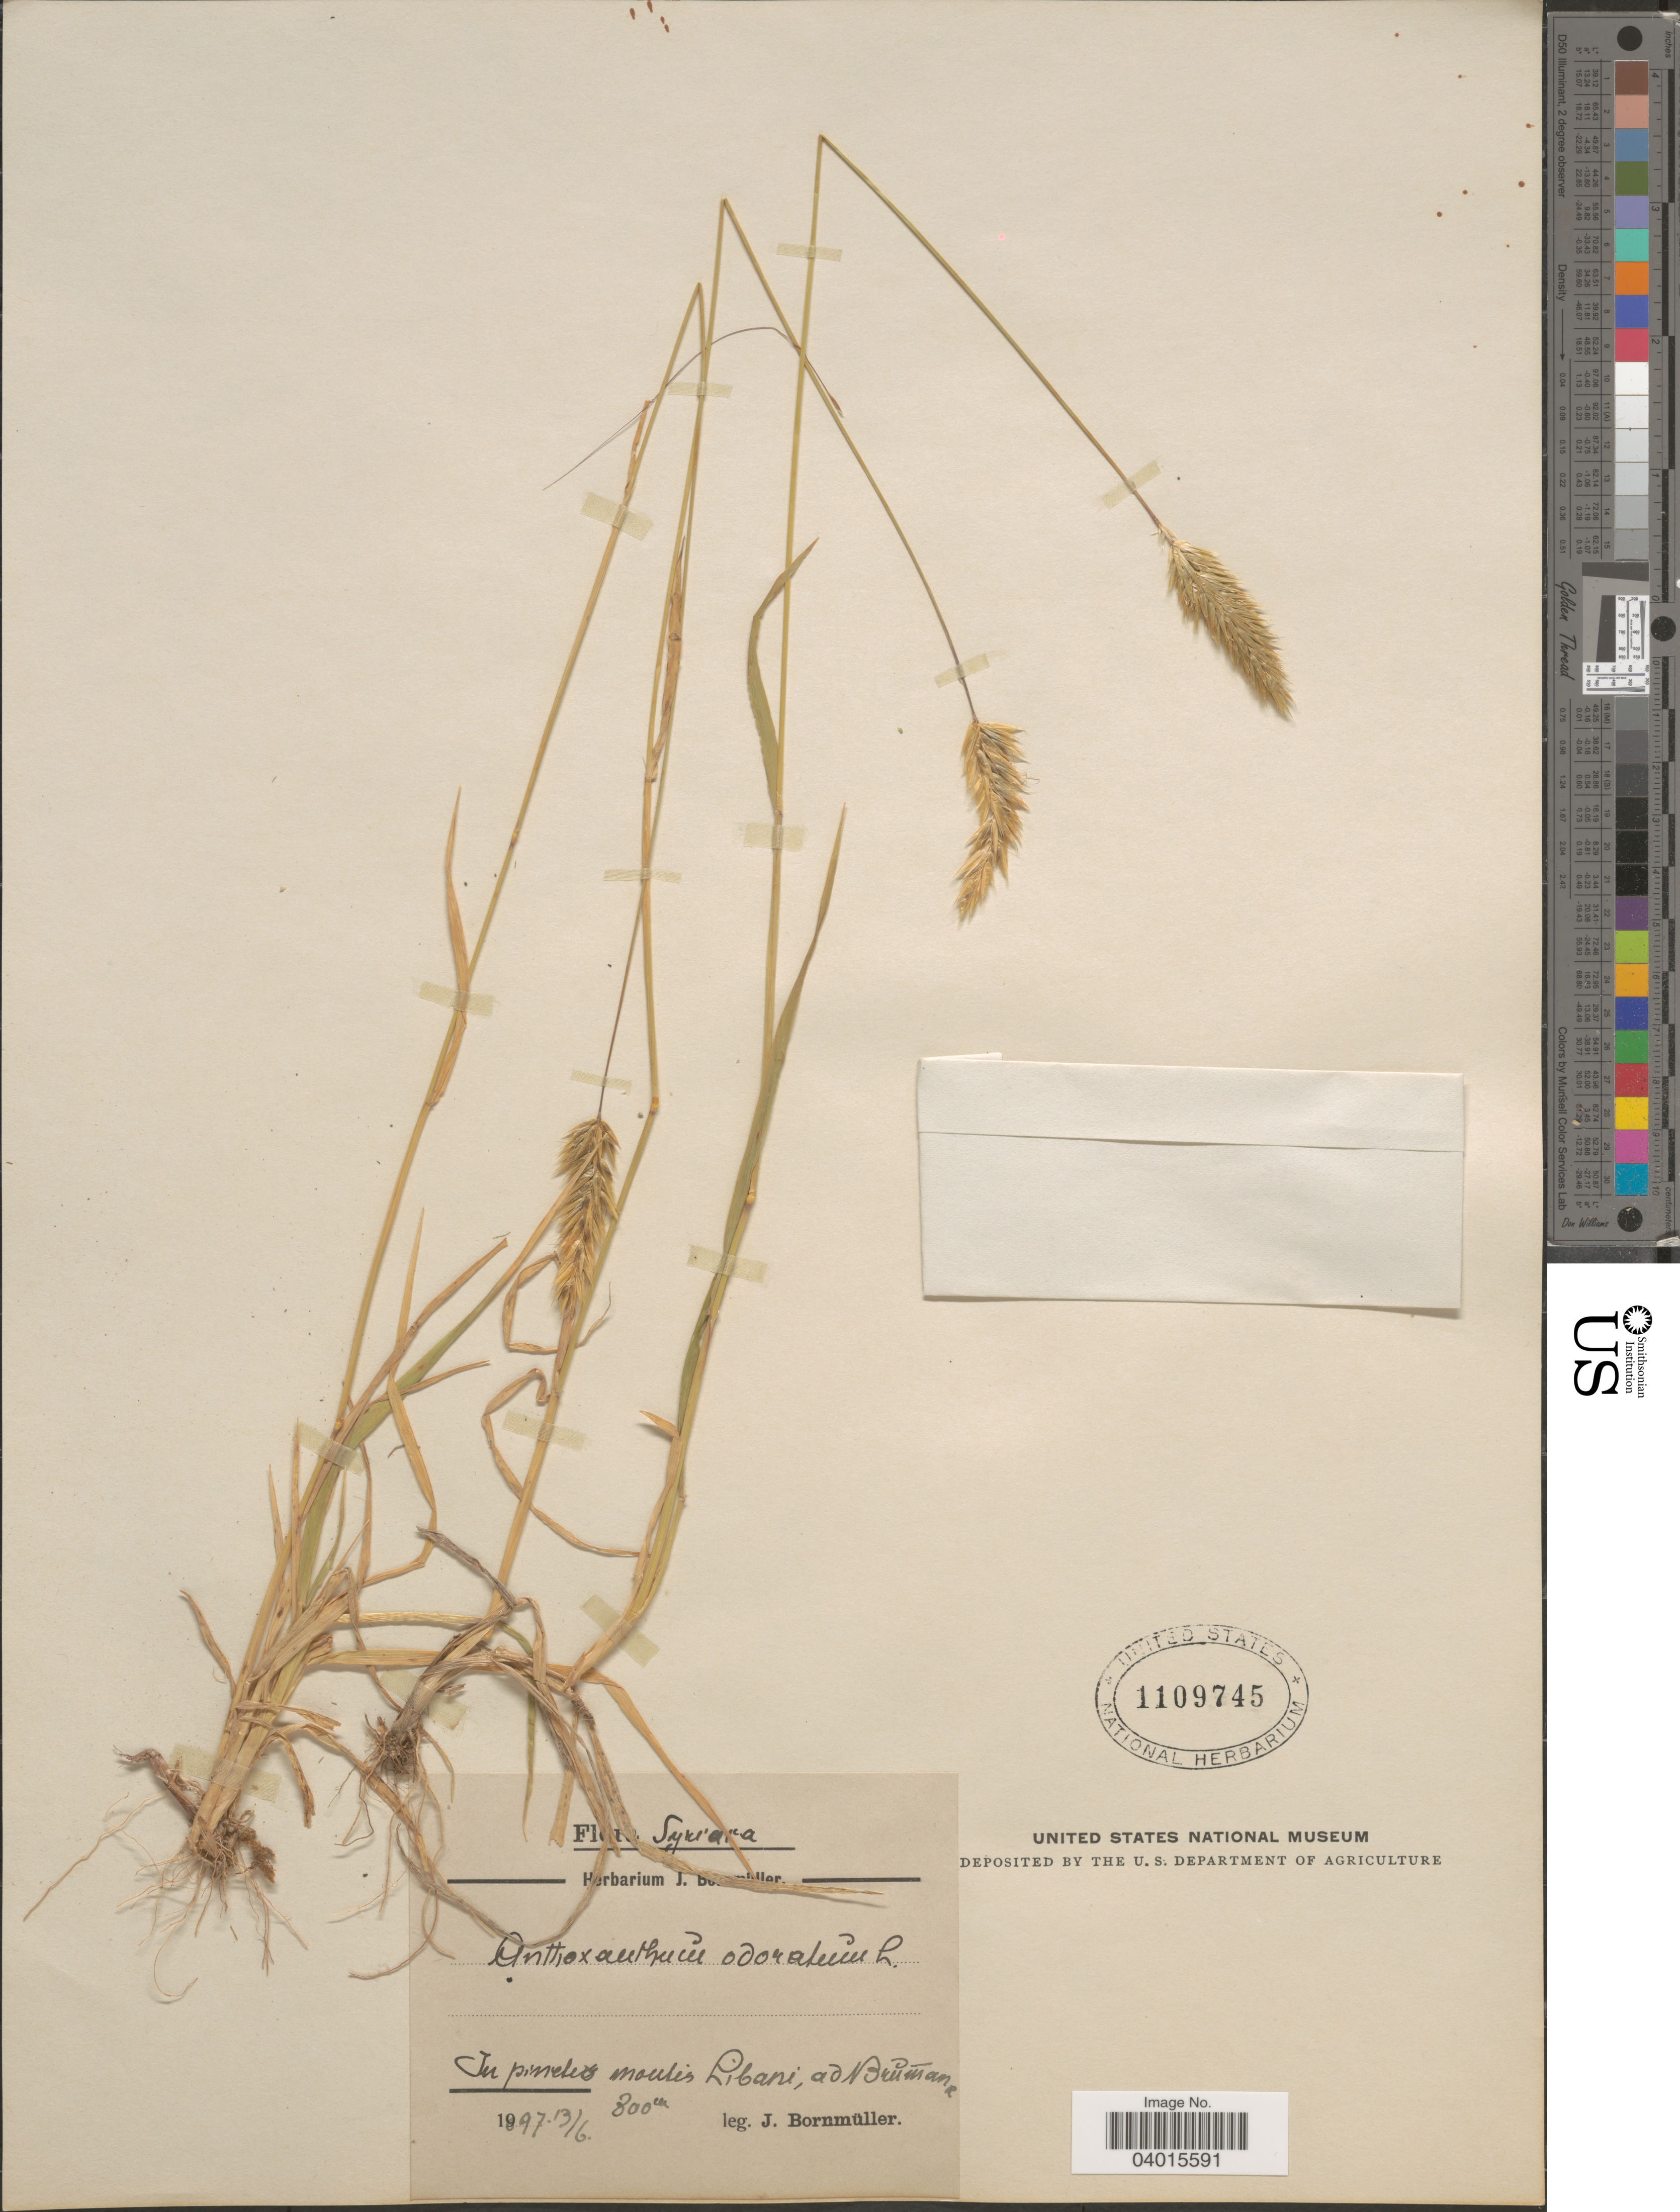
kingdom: Plantae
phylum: Tracheophyta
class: Liliopsida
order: Poales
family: Poaceae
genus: Anthoxanthum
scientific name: Anthoxanthum odoratum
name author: L.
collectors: J. Bornmüller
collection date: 1897-06-13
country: Syria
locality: Syriaca. In pinetes montis Libani, ad Brŭman.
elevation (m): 300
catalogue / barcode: US 1109745